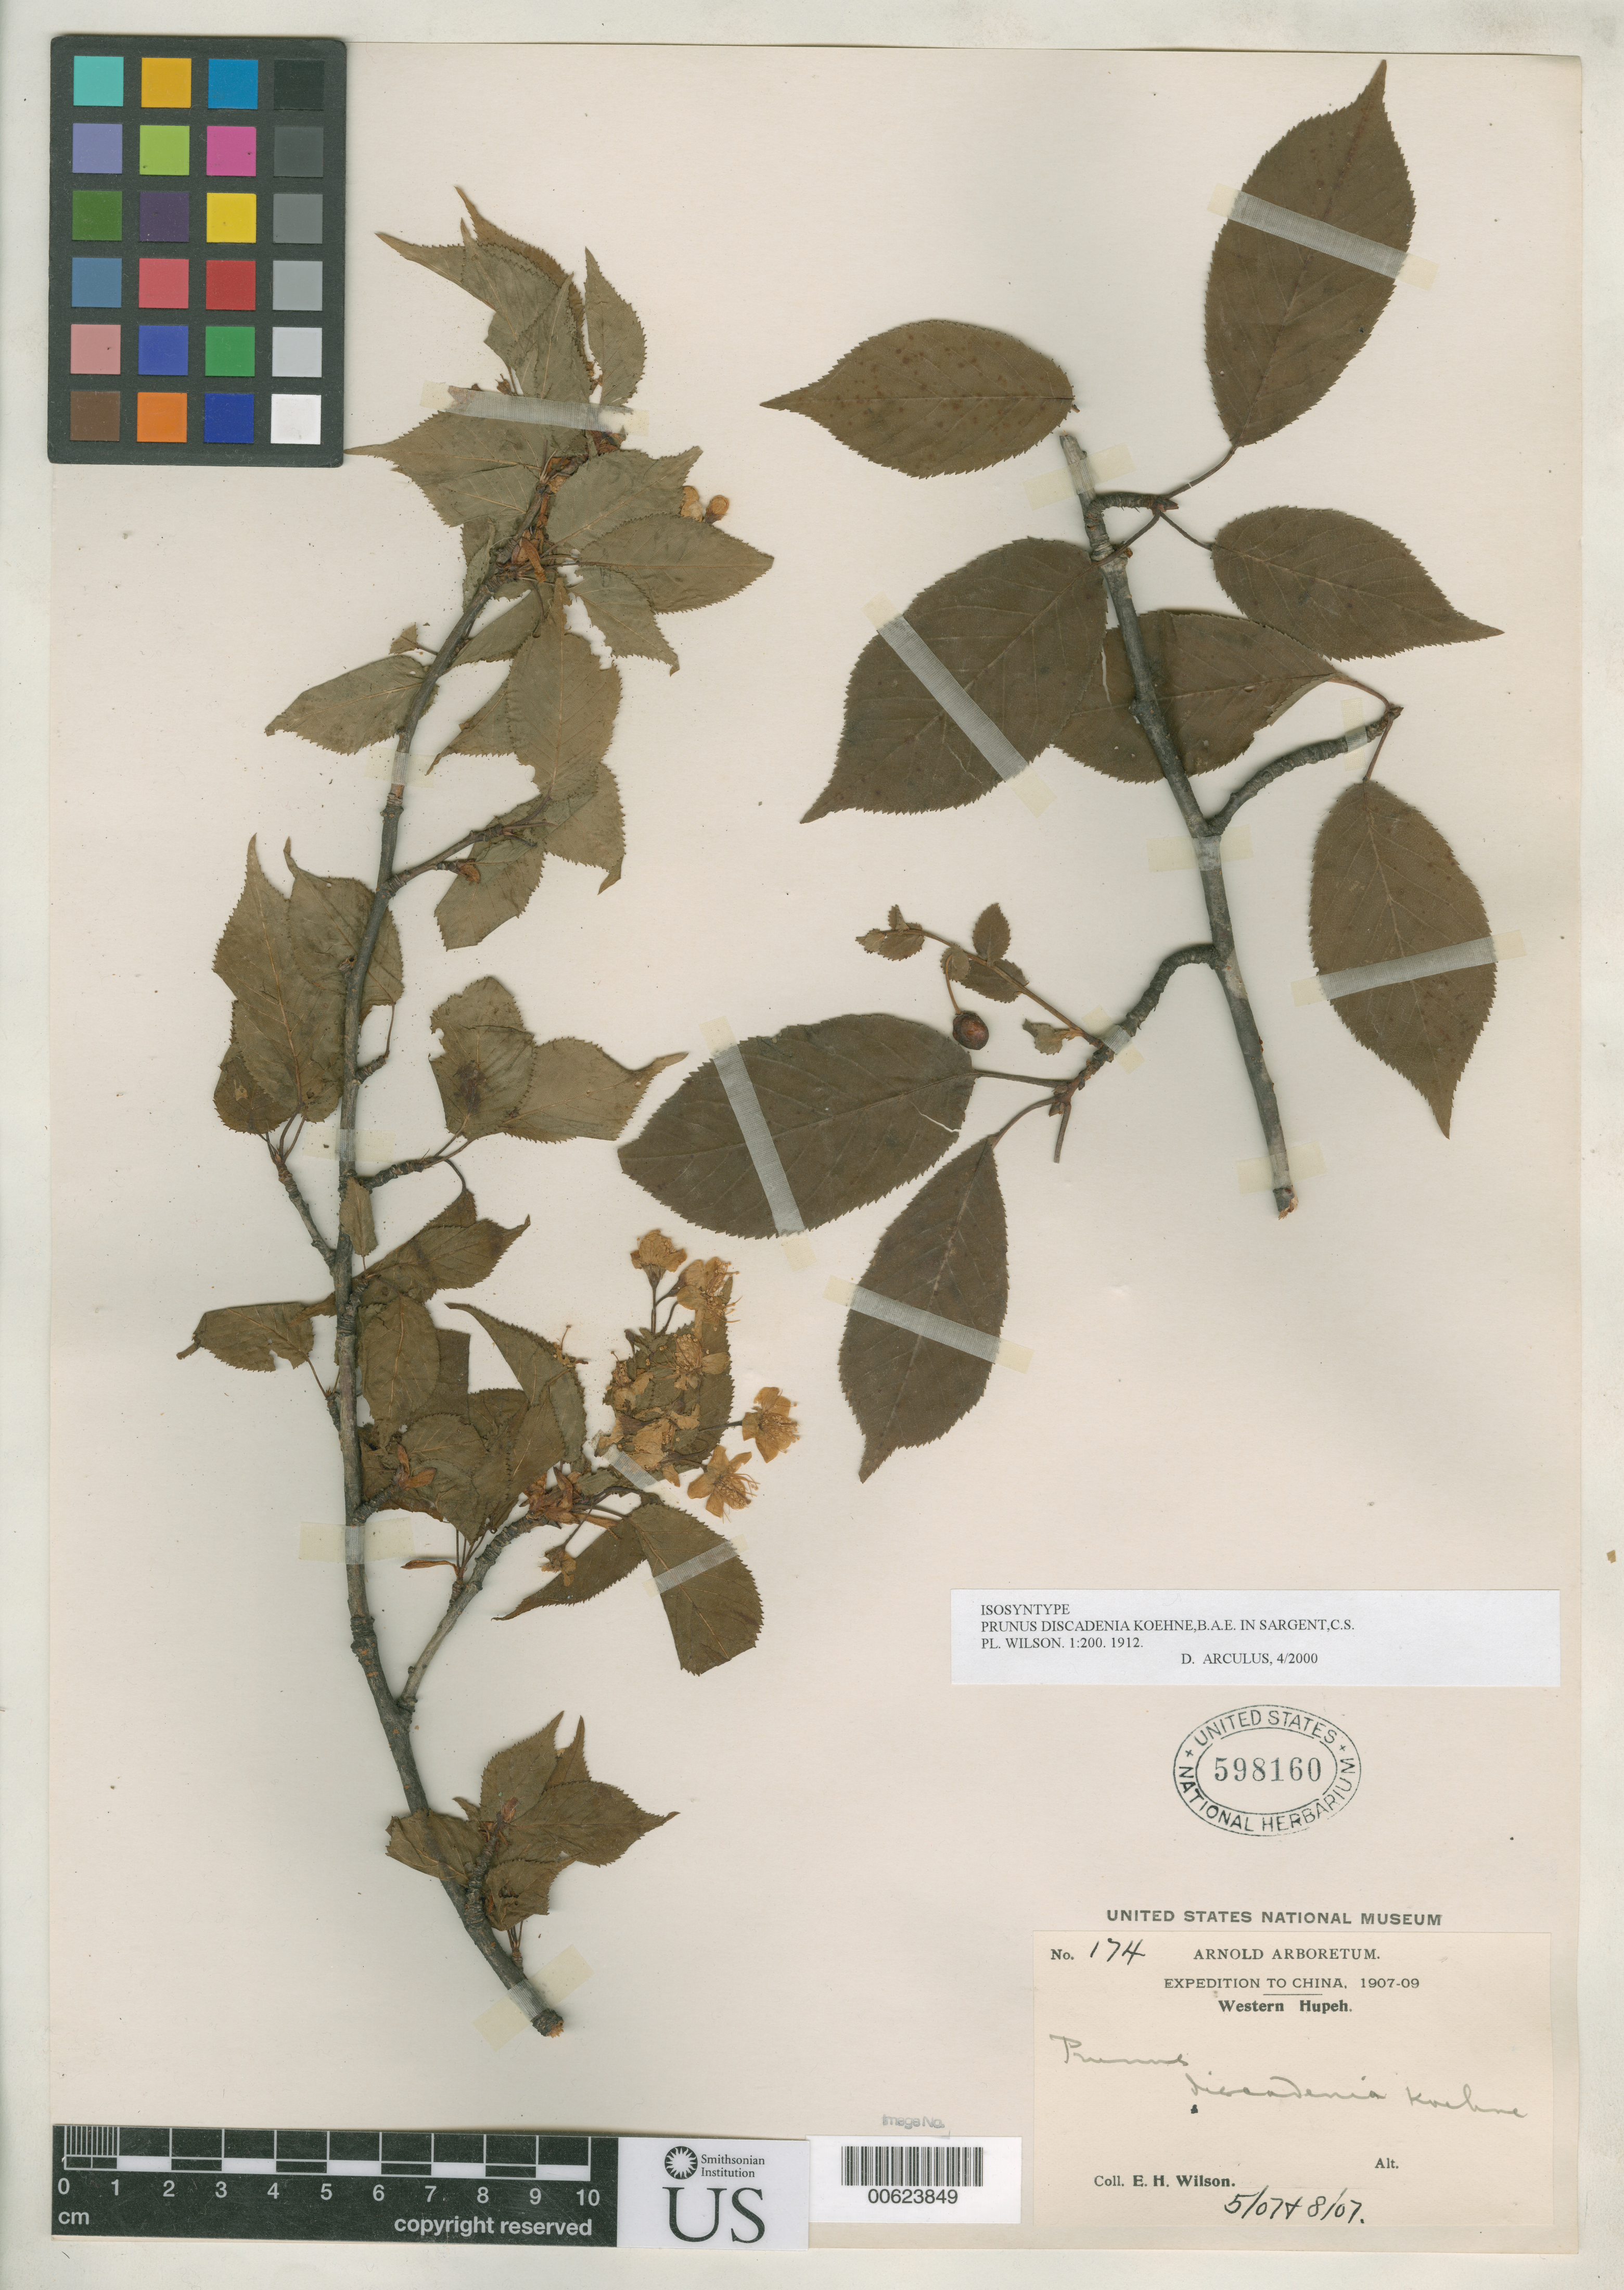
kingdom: Plantae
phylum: Tracheophyta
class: Magnoliopsida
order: Rosales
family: Rosaceae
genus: Prunus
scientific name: Prunus discadenia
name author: Koehne in Sarg.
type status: Isosyntype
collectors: E. H. Wilson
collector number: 174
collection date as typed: May 1907 and -- Aug 1907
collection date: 1907-05,1907-08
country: China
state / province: Hubei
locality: Western Hupeh.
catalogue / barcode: US 598160